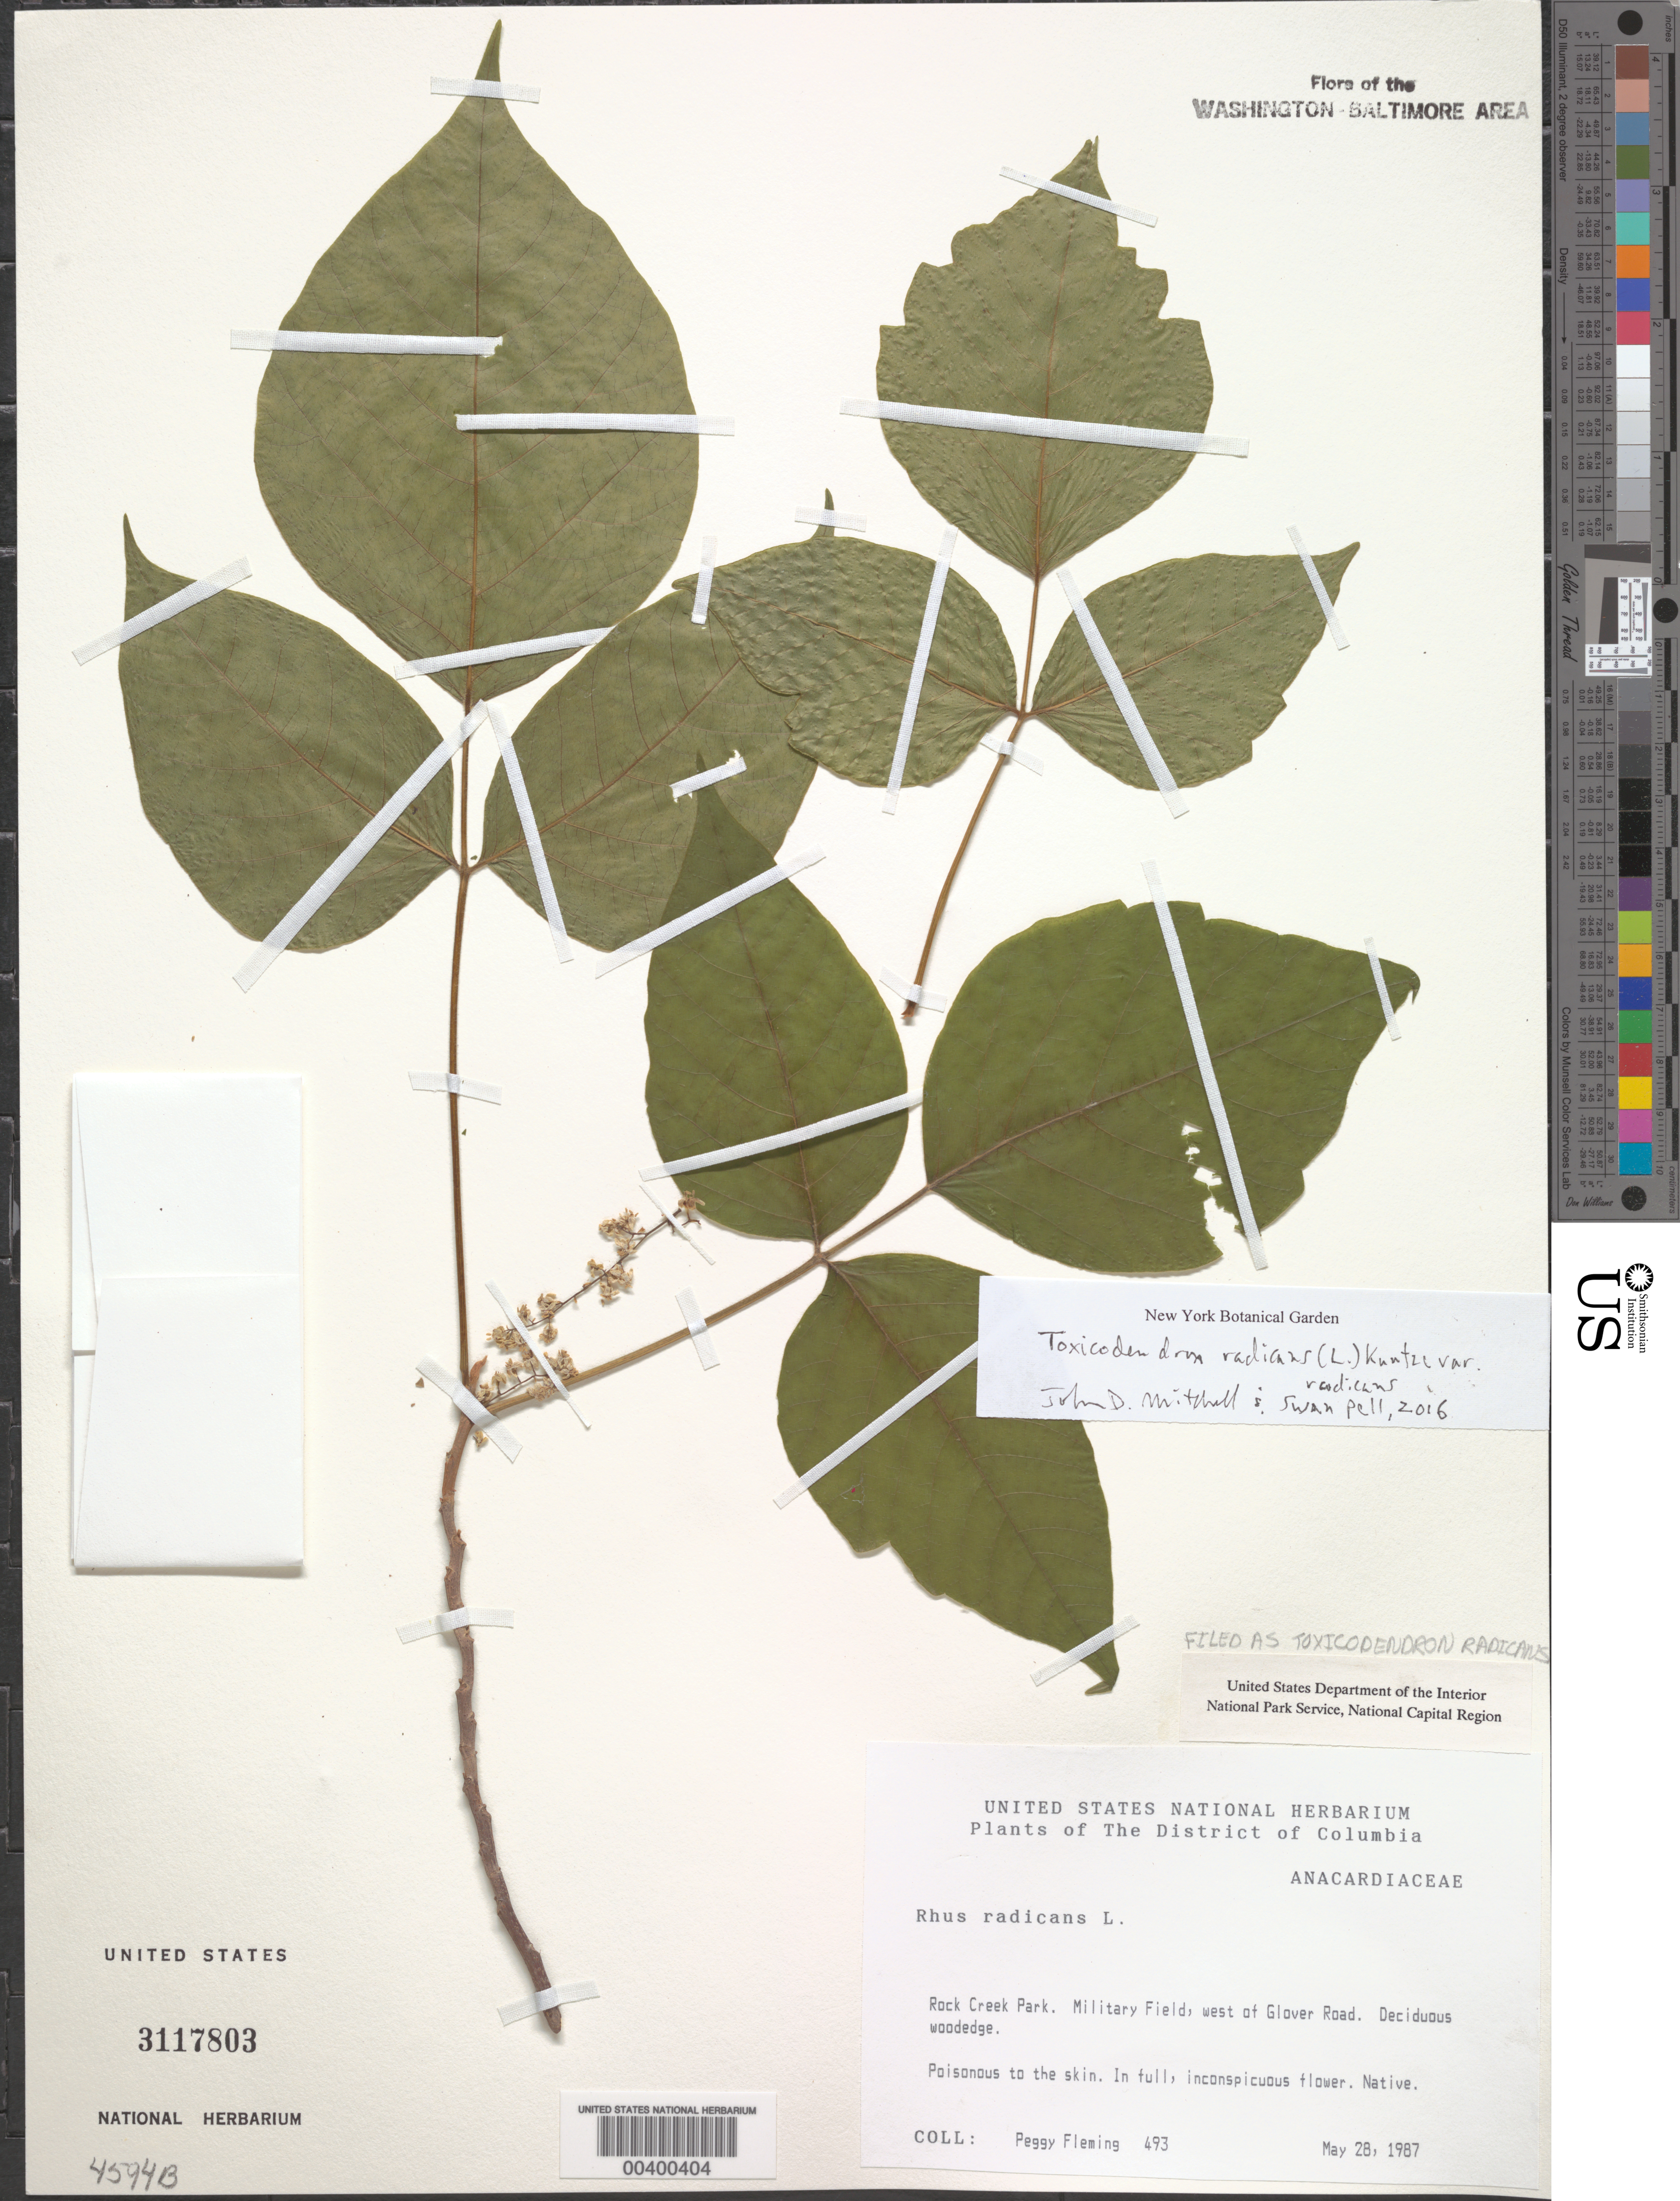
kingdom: Plantae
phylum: Tracheophyta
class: Magnoliopsida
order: Sapindales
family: Anacardiaceae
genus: Toxicodendron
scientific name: Toxicodendron radicans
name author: (L.) Kuntze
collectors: P. Fleming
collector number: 493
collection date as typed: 28 May 1987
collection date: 1987-05-28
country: United States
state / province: District of Columbia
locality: Rock Creek, Military Field, W of Glover Rd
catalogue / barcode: US 3117803